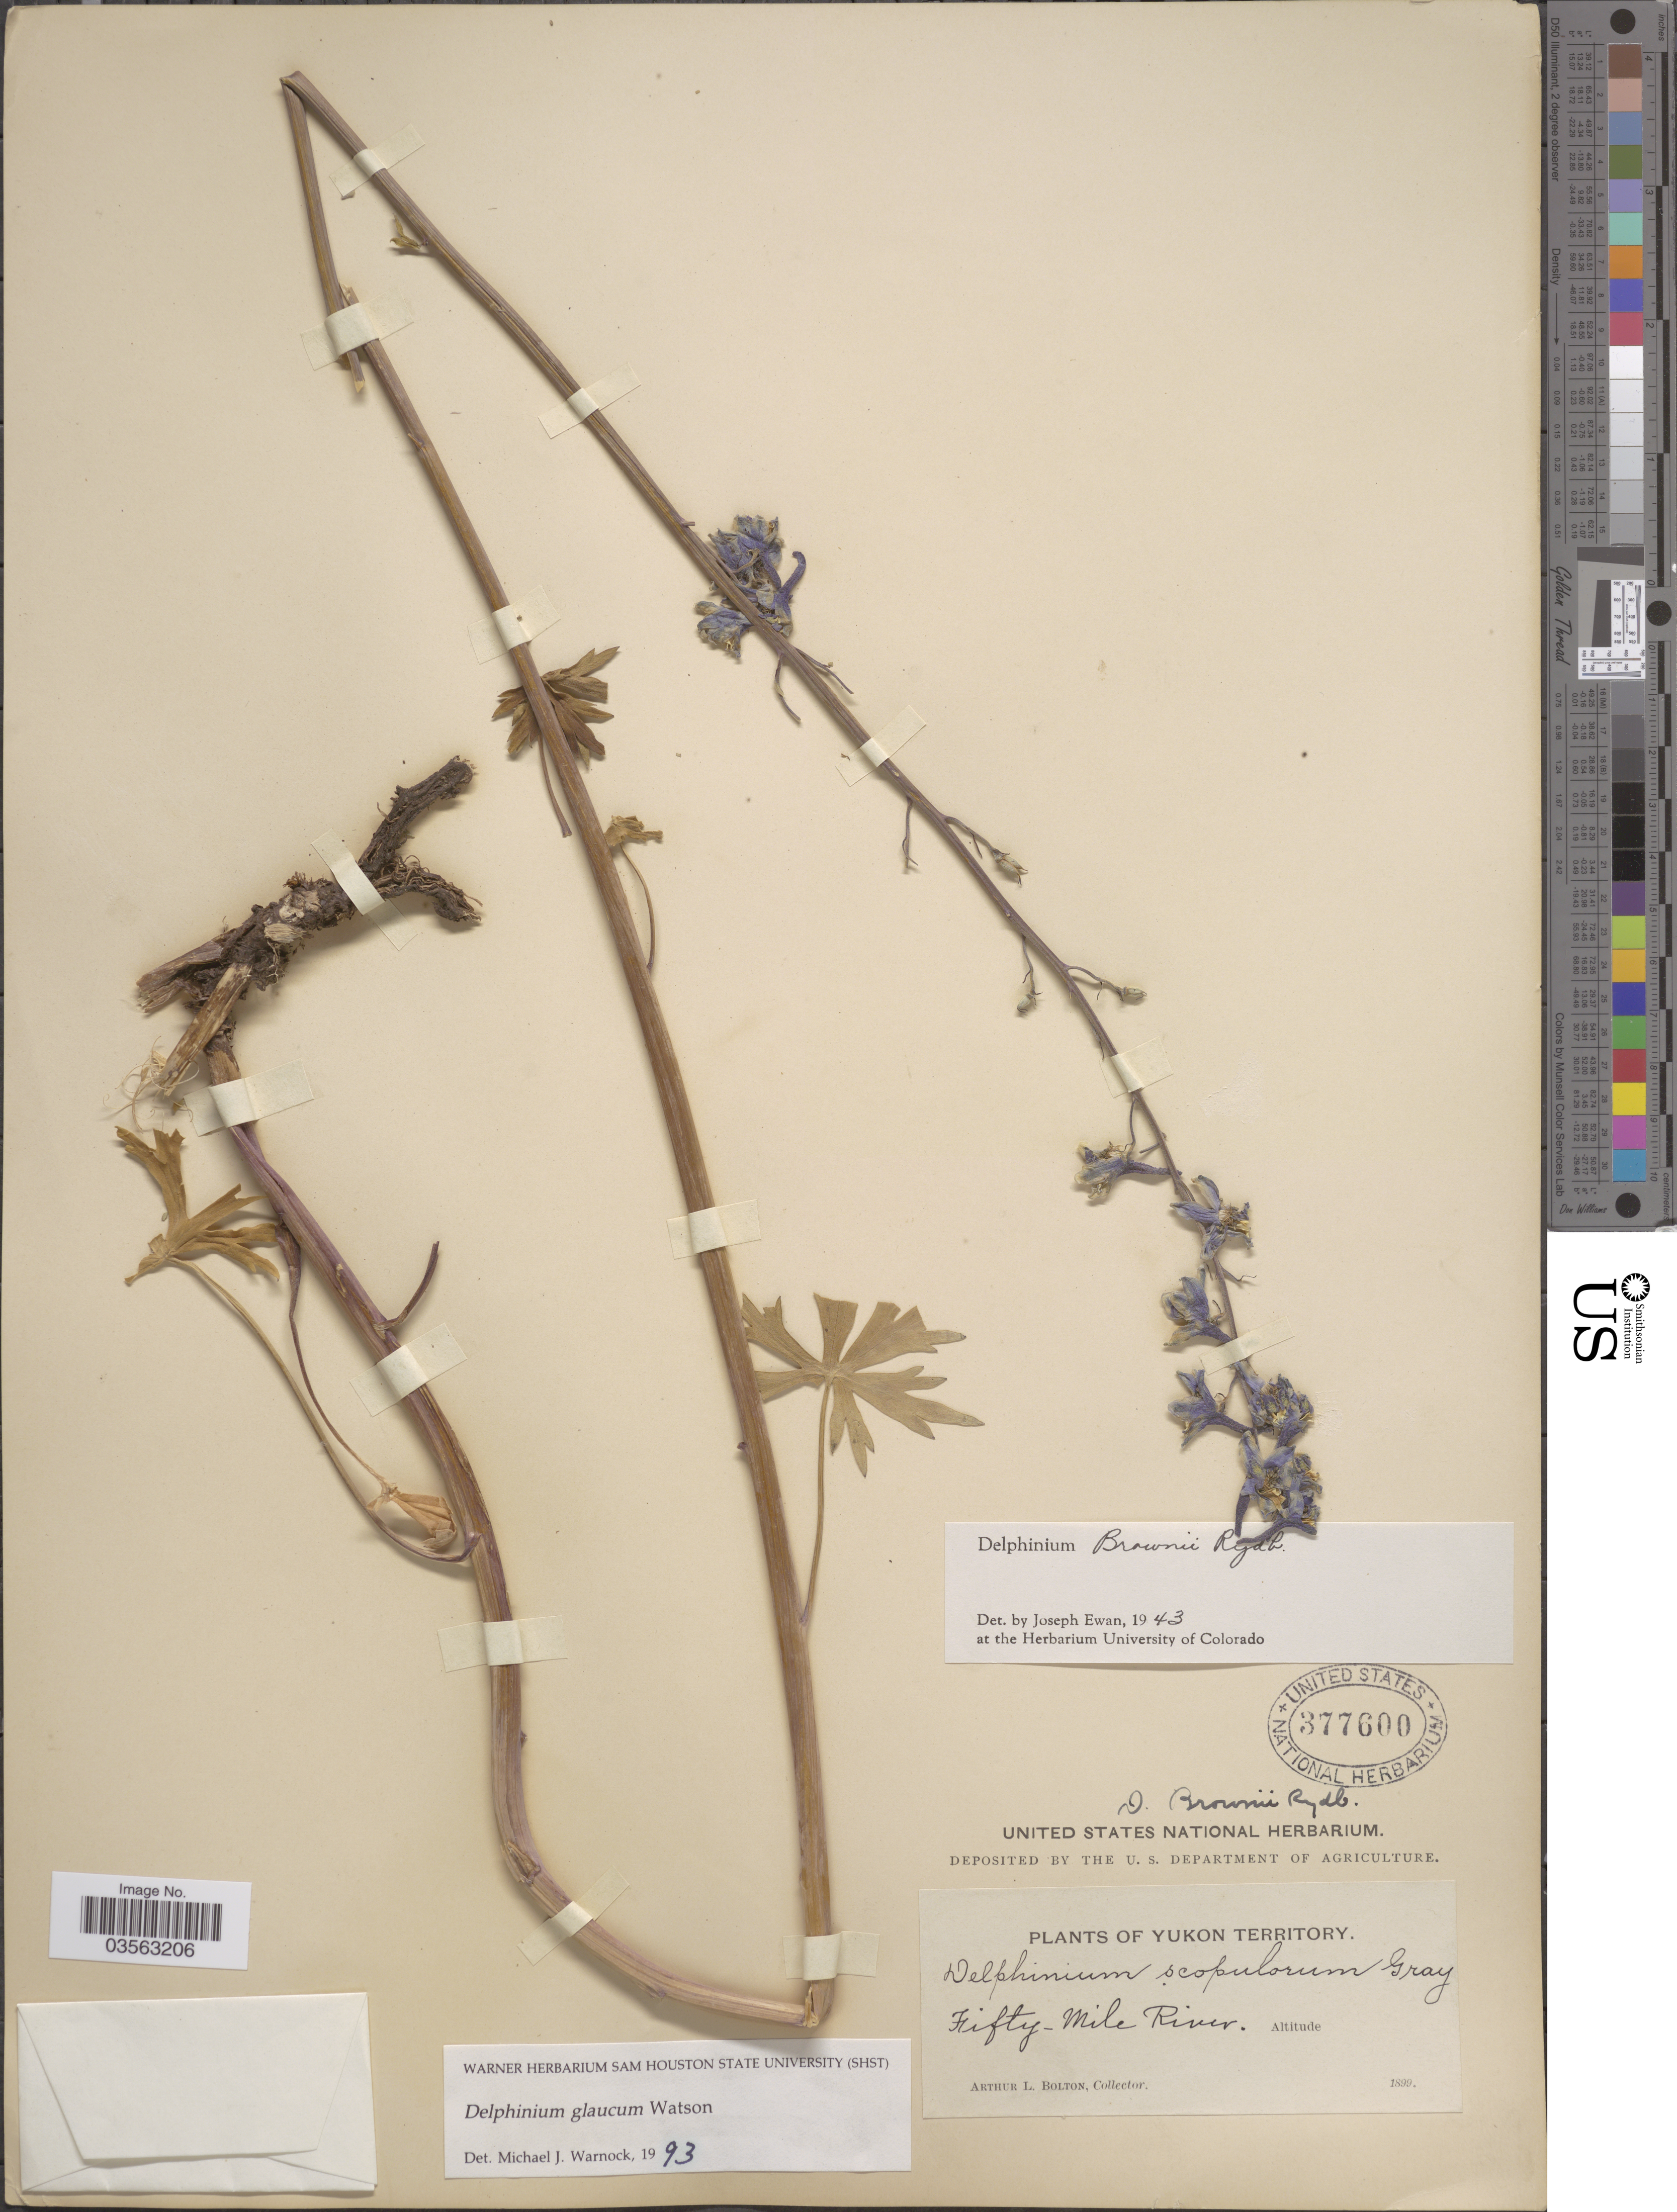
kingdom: Plantae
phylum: Tracheophyta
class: Magnoliopsida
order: Ranunculales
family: Ranunculaceae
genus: Delphinium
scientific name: Delphinium glaucum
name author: S. Watson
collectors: A. Bolton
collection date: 1899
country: Canada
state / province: Yukon Territory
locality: Fifty-Mile River.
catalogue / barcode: US 377600